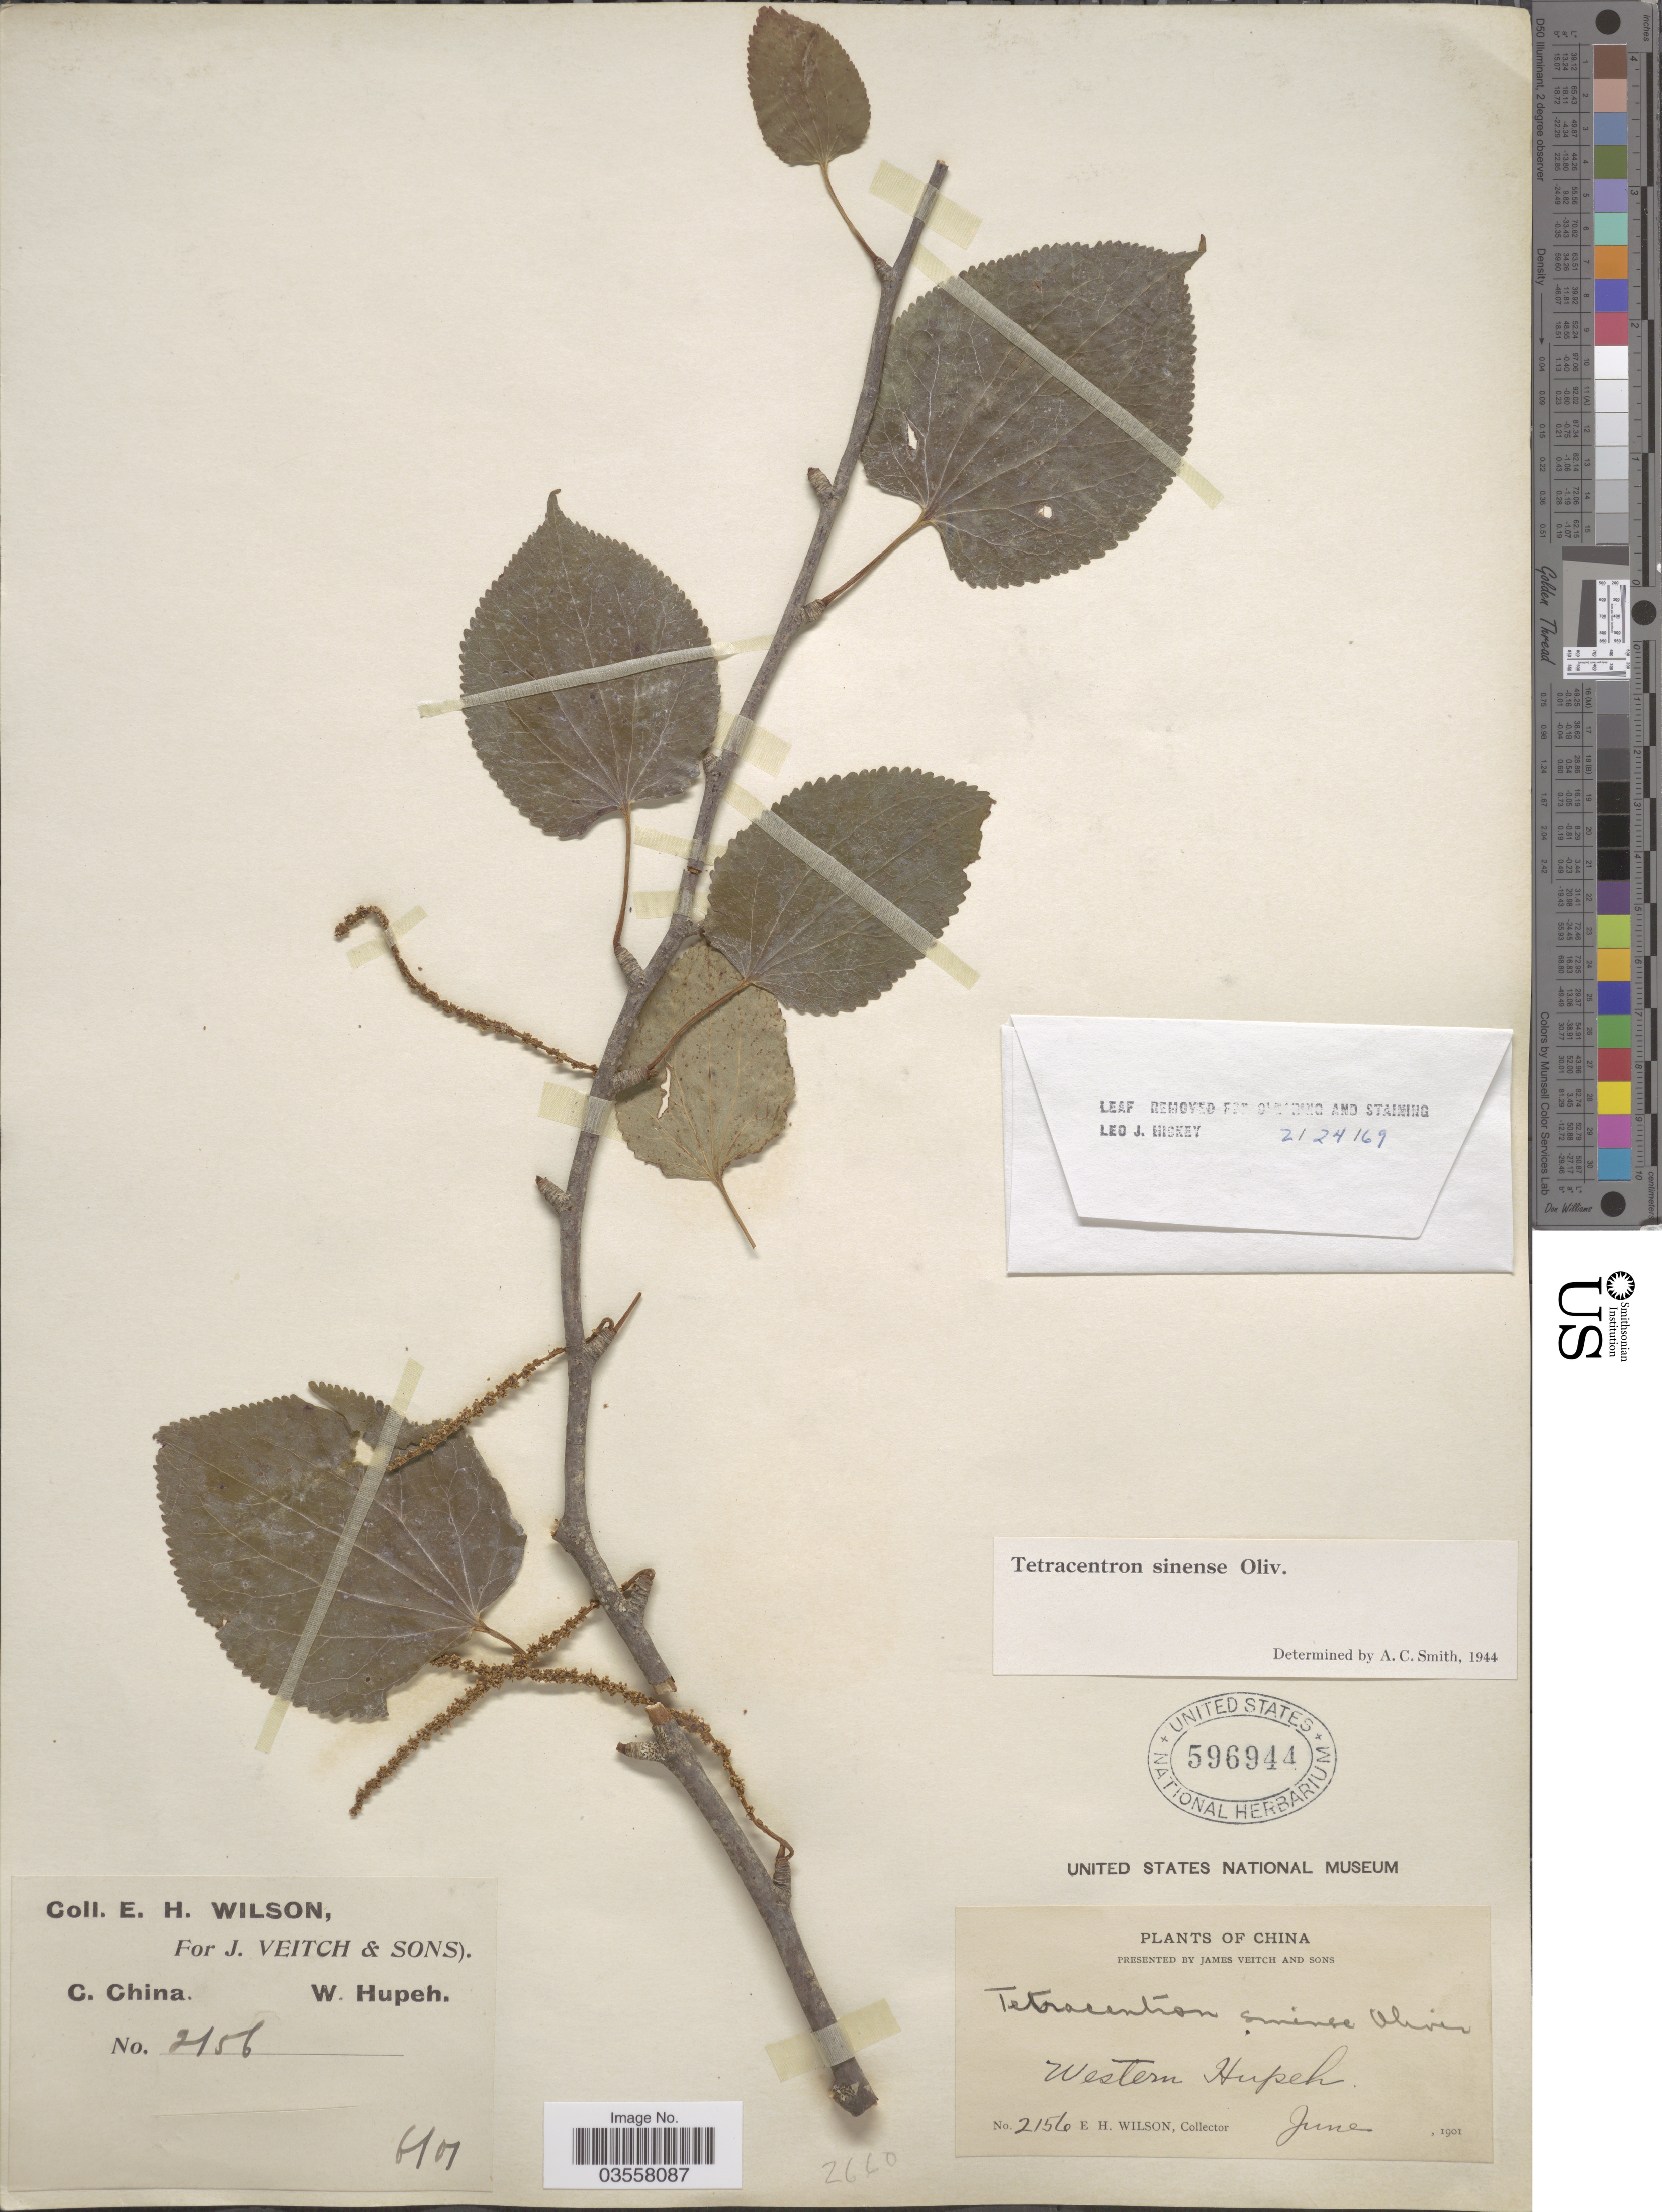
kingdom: Plantae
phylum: Tracheophyta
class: Magnoliopsida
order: Trochodendrales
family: Trochodendraceae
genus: Tetracentron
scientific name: Tetracentron sinense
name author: Oliv.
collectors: E. Wilson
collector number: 2156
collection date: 1901-06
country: China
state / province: Hubei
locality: C. China. Western Hupeh.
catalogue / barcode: US 596944